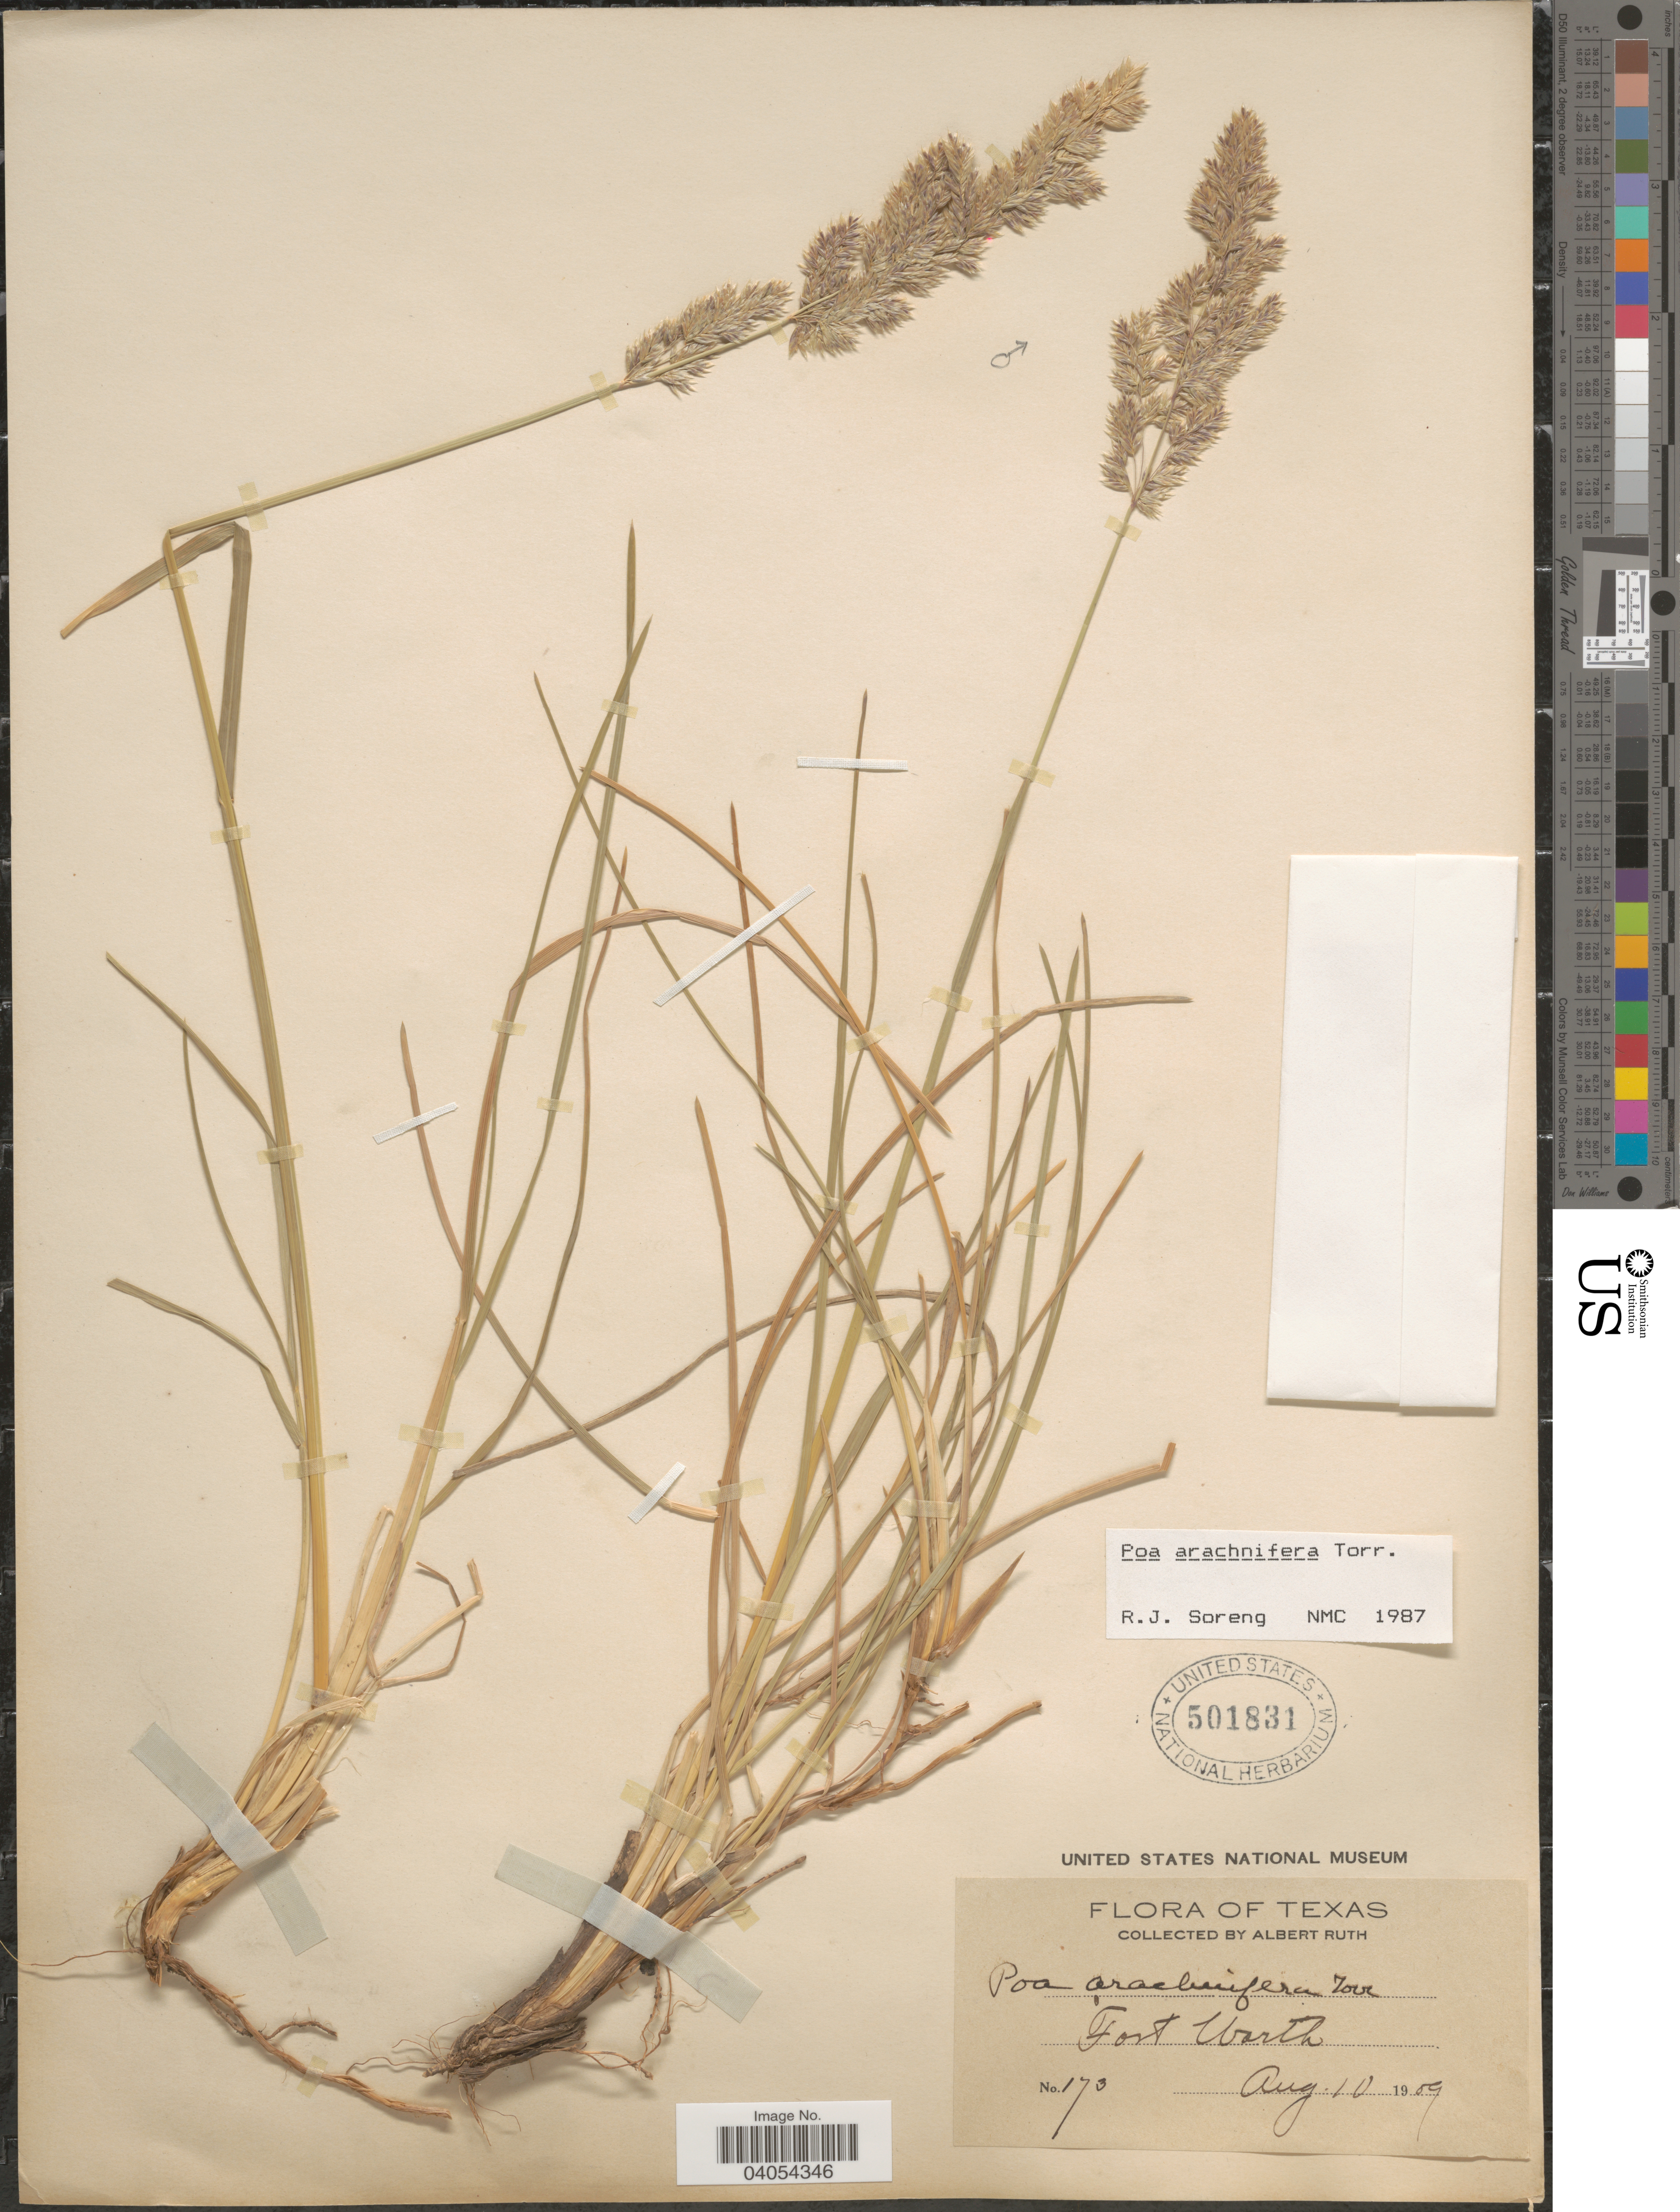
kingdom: Plantae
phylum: Tracheophyta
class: Liliopsida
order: Poales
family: Poaceae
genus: Poa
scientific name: Poa arachnifera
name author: Torr.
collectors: A. Ruth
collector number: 173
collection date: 1909-08-10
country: United States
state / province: Texas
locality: Fort Worth.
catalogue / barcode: US 501831